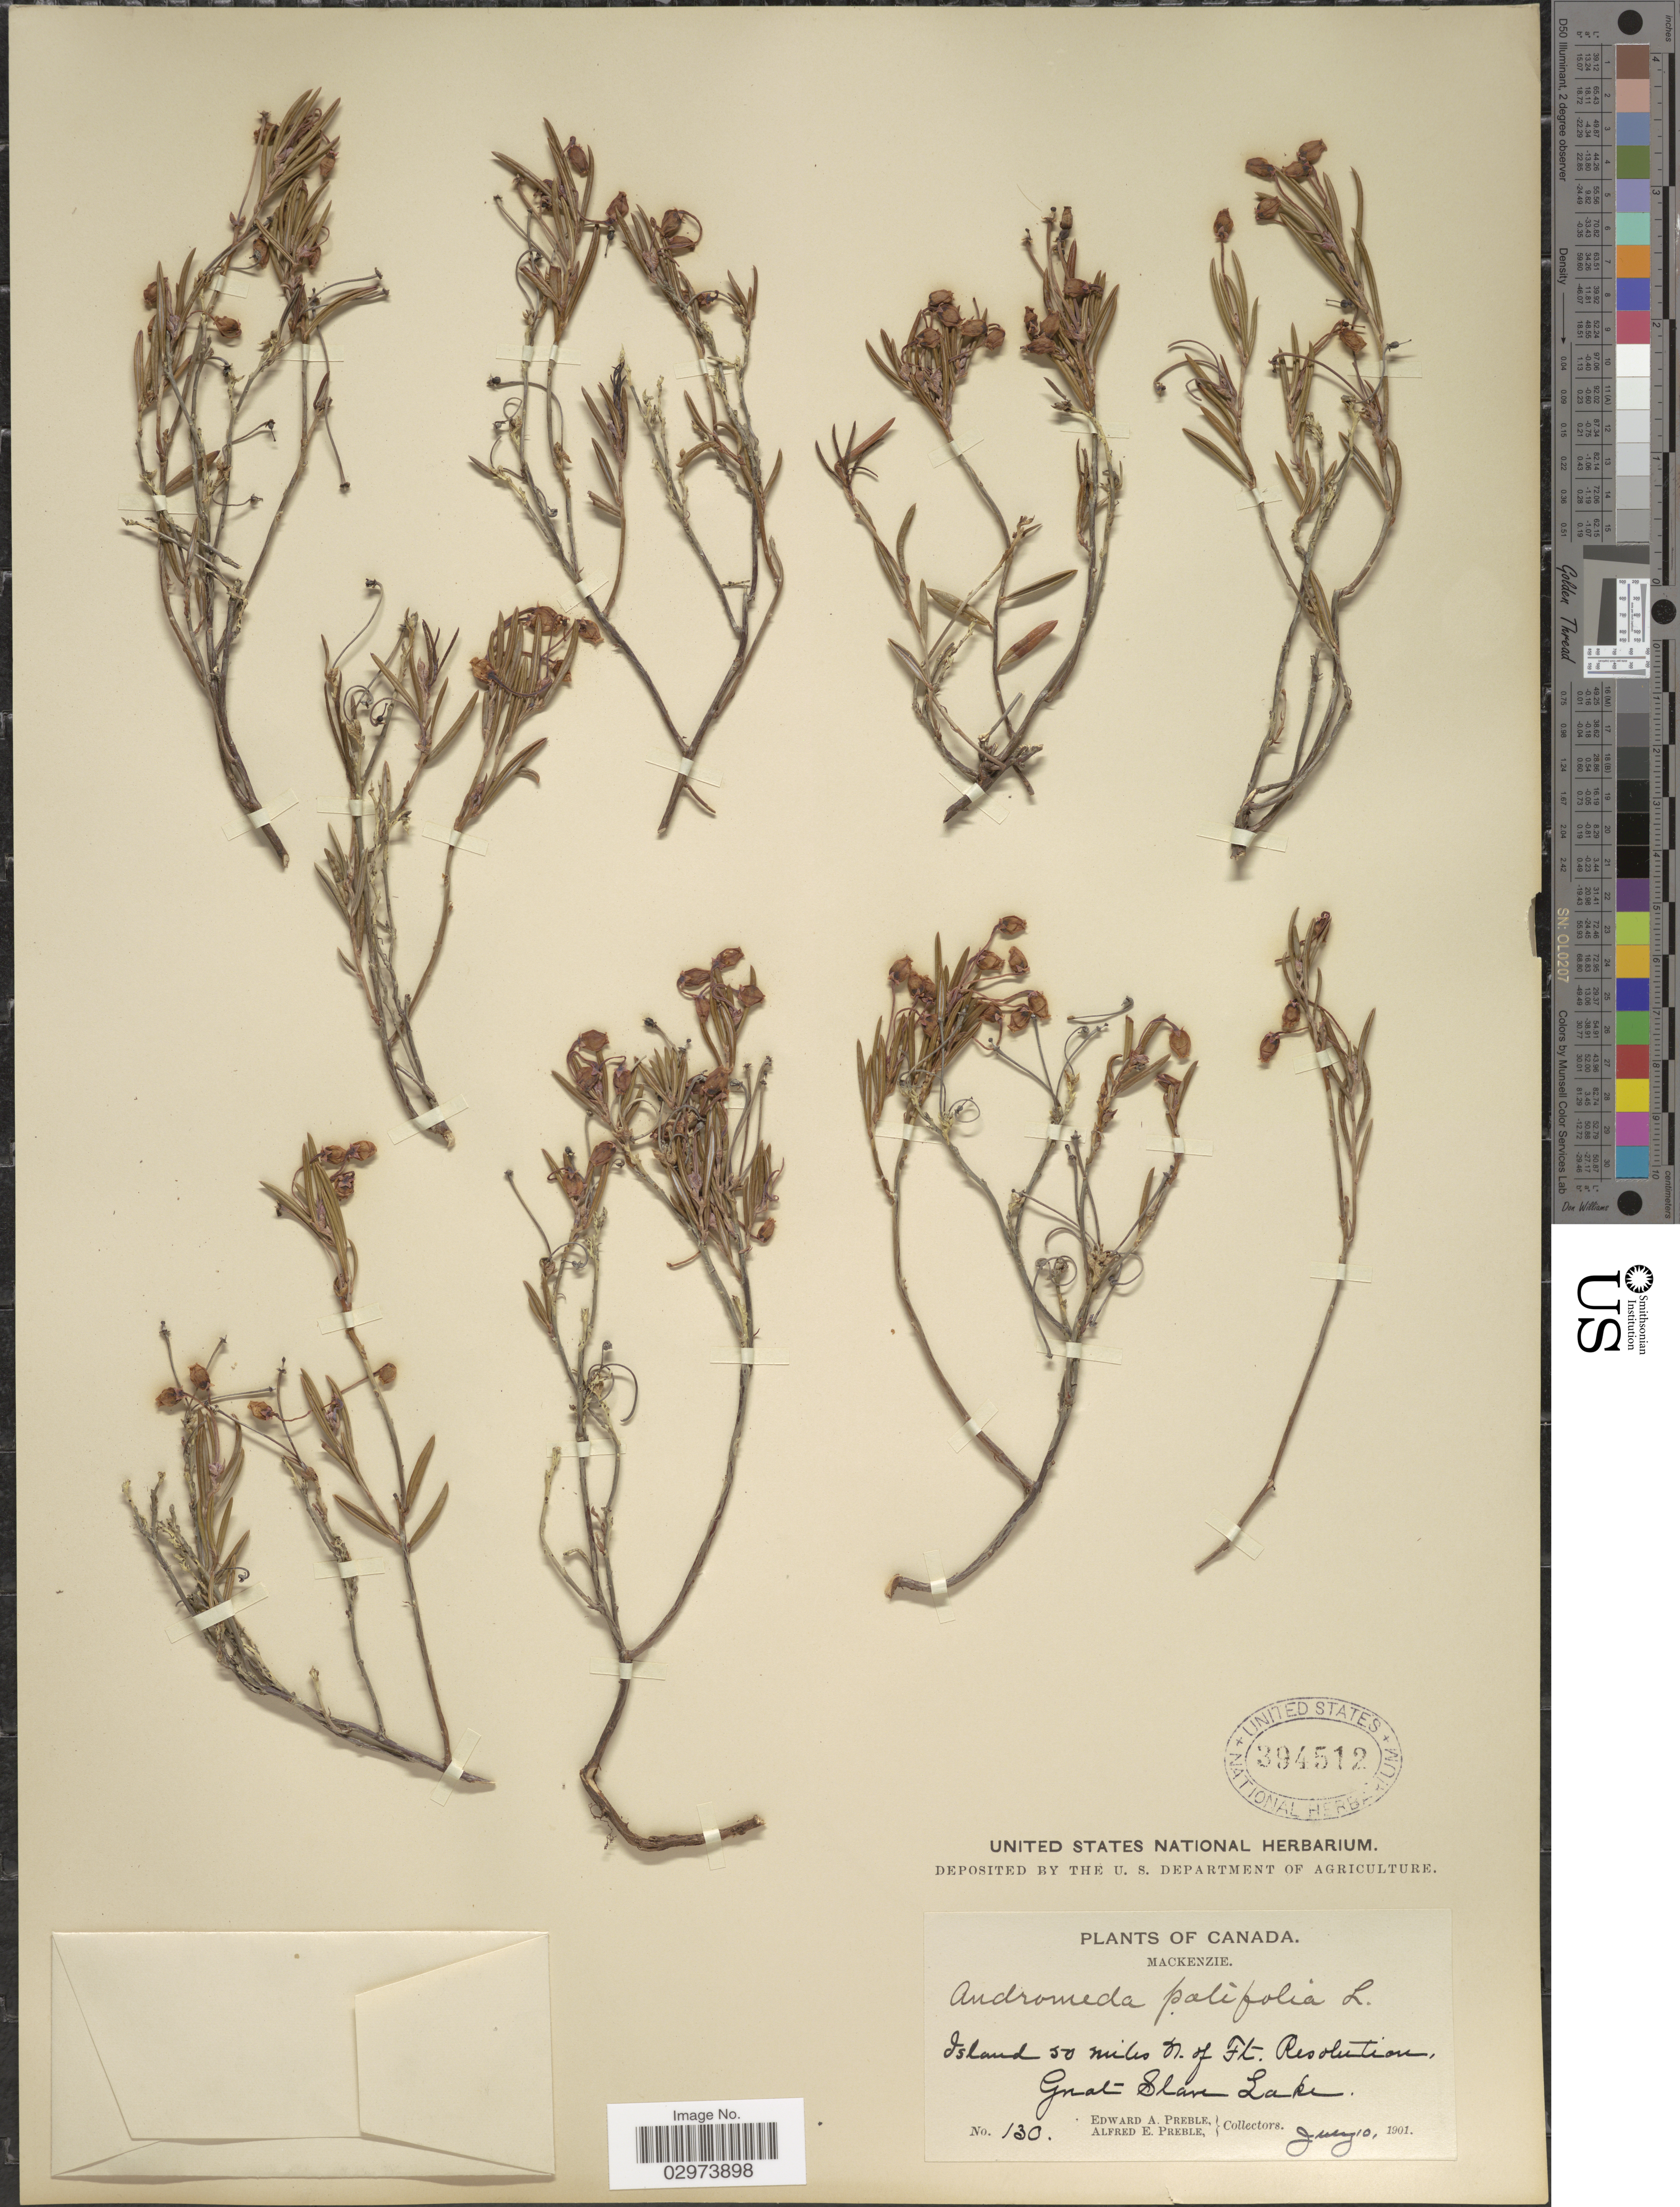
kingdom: Plantae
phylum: Tracheophyta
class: Magnoliopsida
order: Ericales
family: Ericaceae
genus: Andromeda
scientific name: Andromeda polifolia var. latifolia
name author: Aiton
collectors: E. Preble & A. Preble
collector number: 130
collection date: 1901-07-10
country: Canada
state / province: Northwest Territories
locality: Mackenzie. Island 50 miles N. of Ft. Resolution, Great Slave Lake.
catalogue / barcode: US 394512